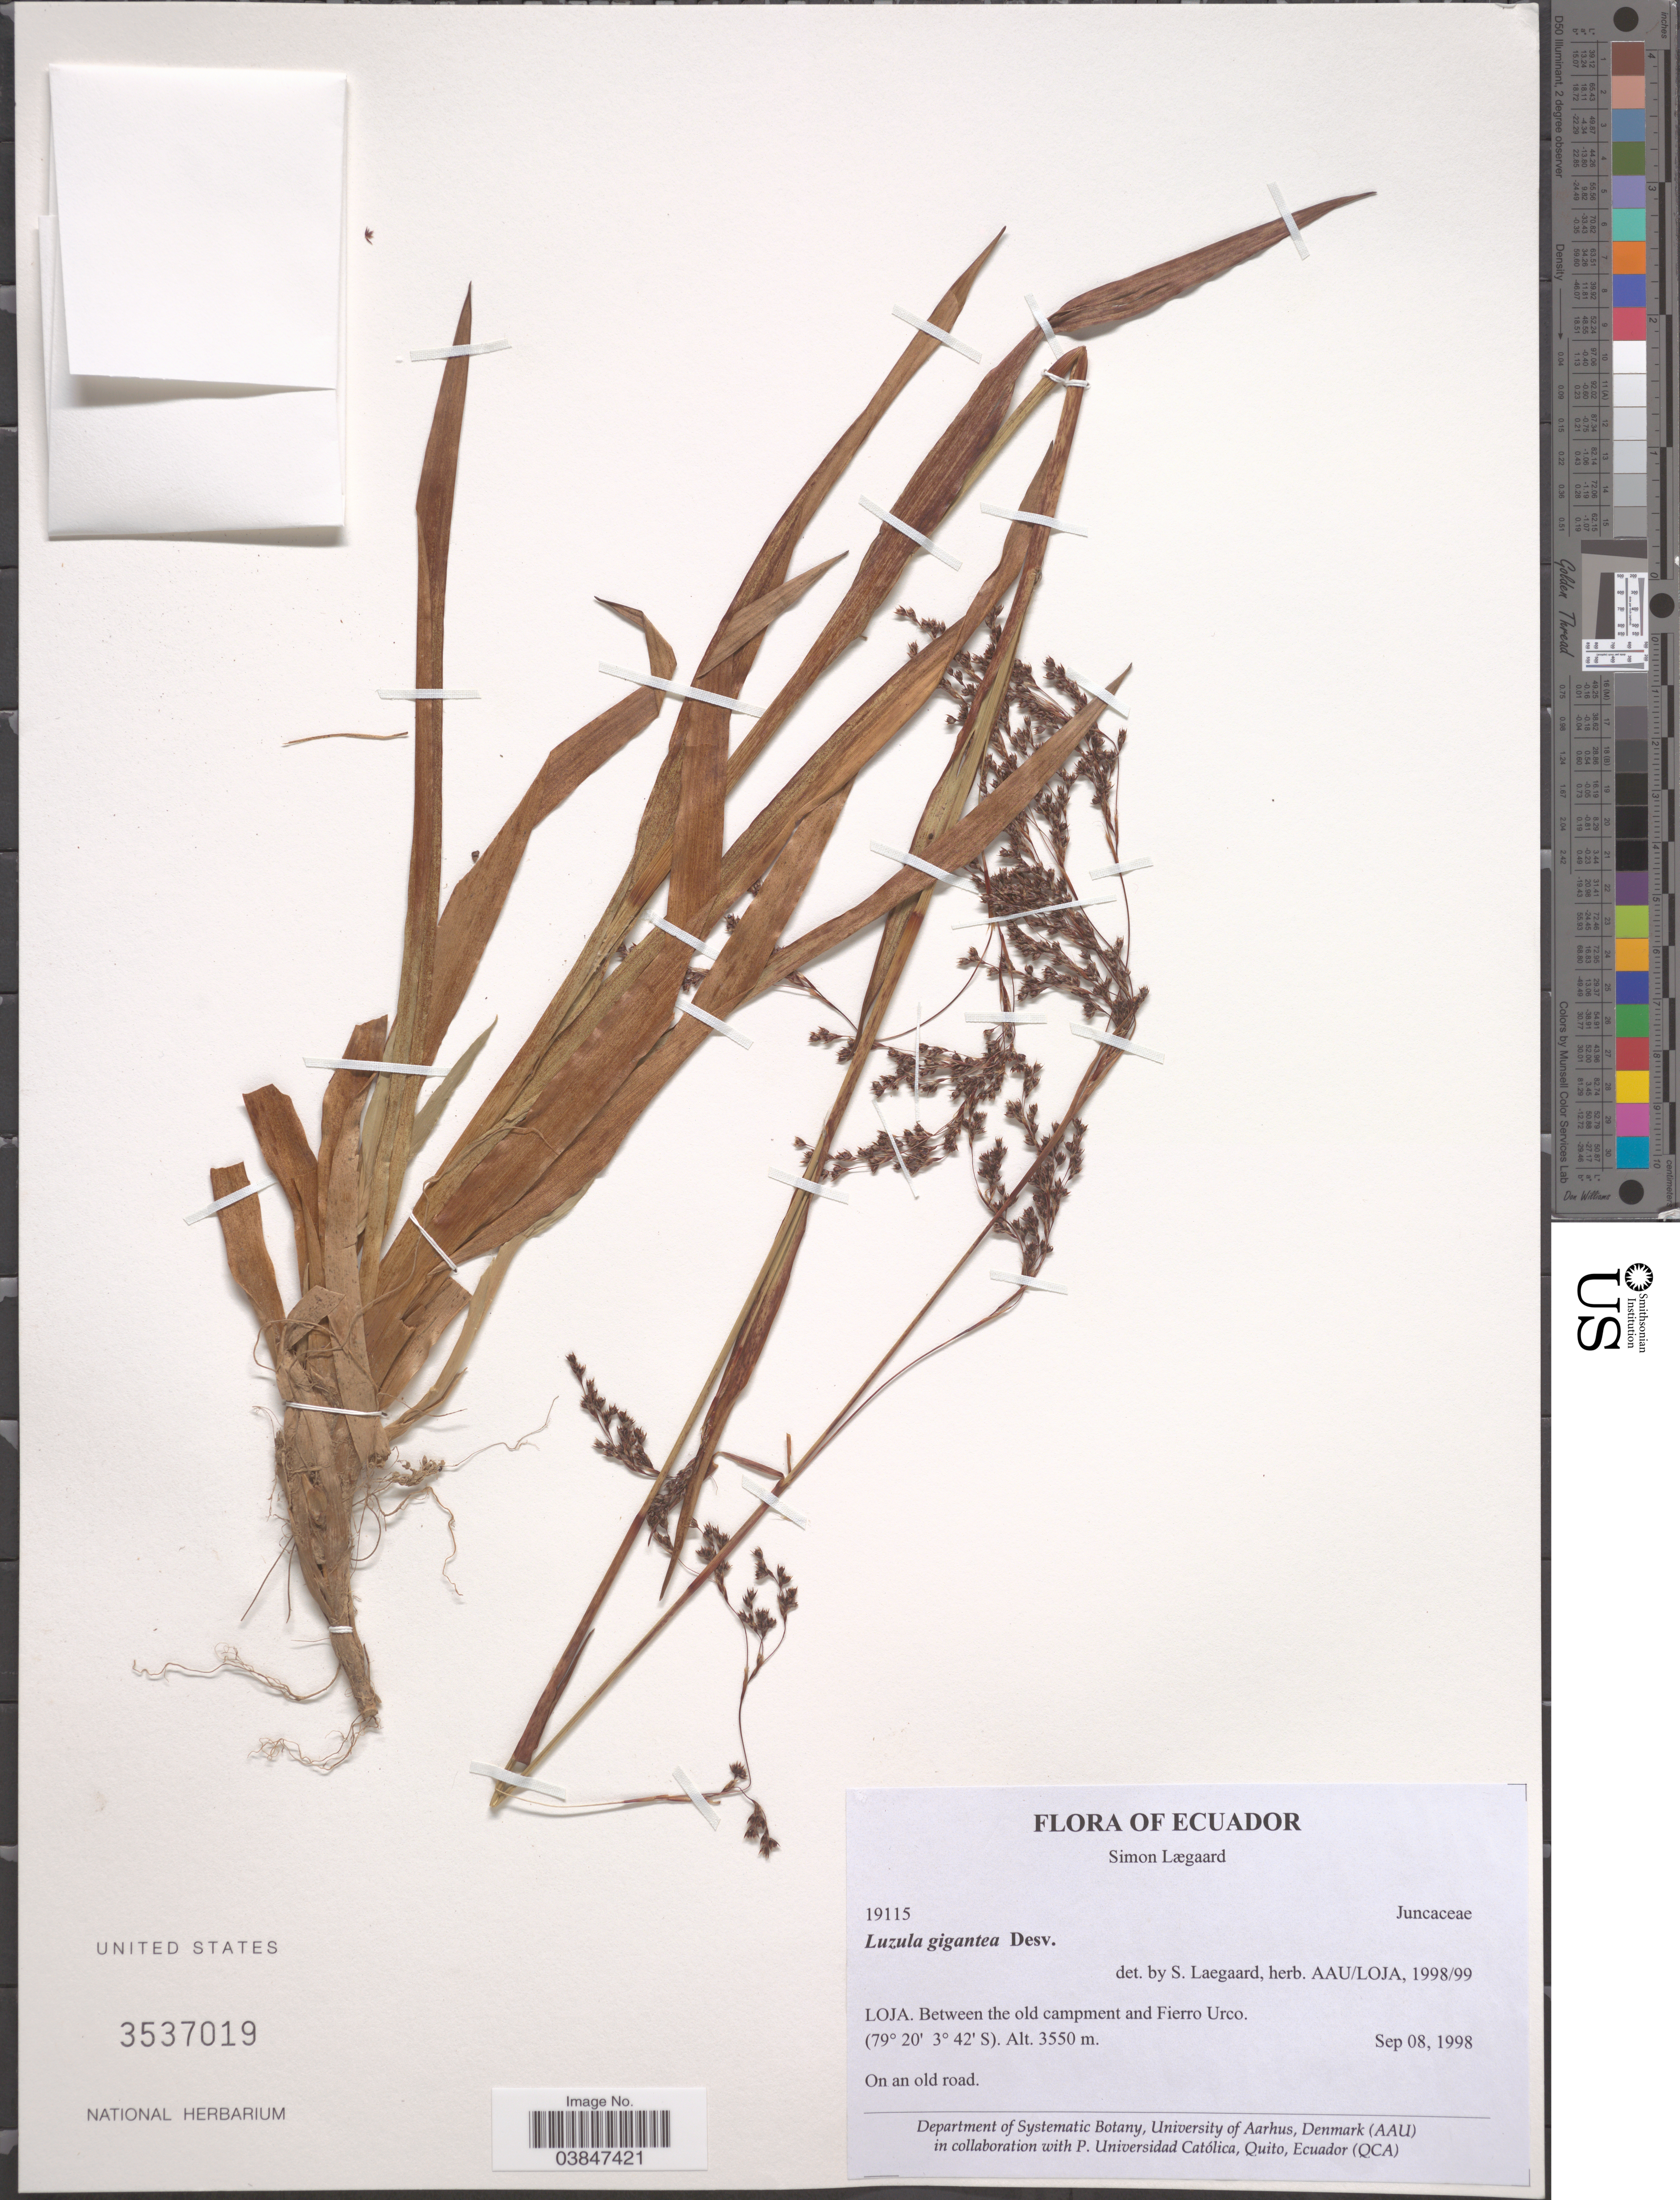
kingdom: Plantae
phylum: Tracheophyta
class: Liliopsida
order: Poales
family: Juncaceae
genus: Luzula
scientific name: Luzula gigantea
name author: Desv.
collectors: S. Lægaard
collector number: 19115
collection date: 1998-09-08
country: Ecuador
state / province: Loja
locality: Between the old campment and Fierro Urco.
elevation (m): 3550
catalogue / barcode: US 3537019